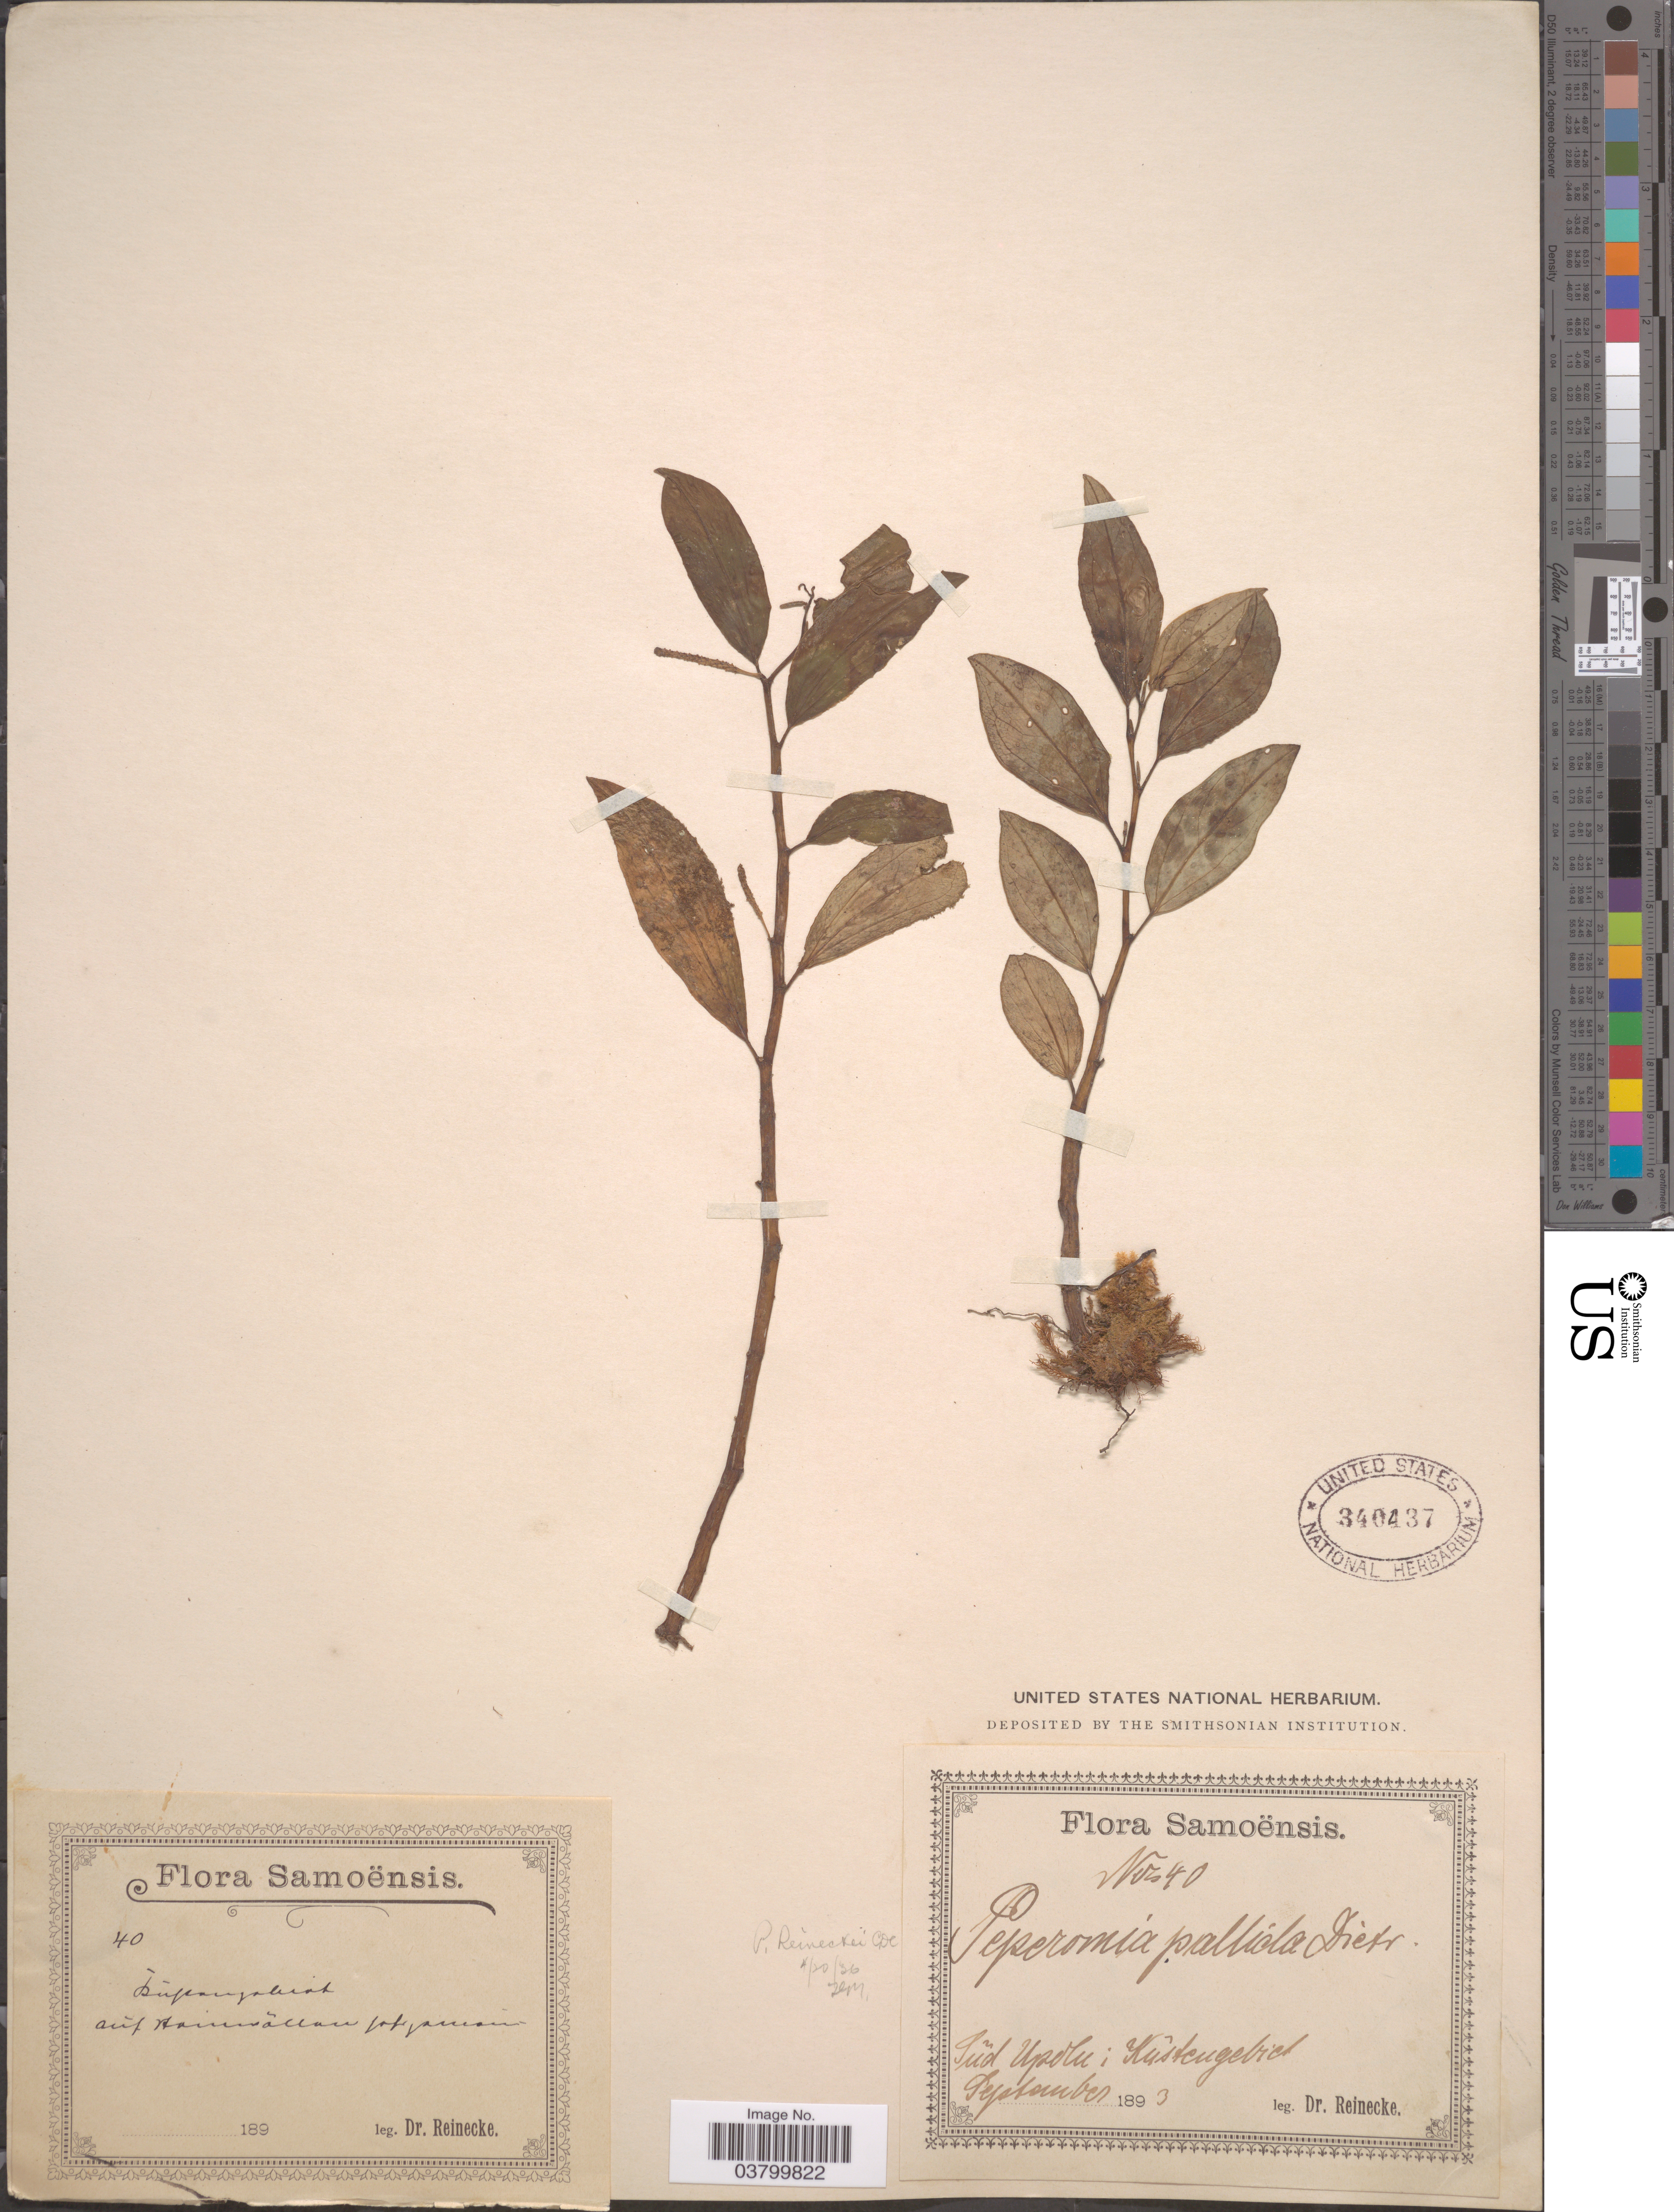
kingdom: Plantae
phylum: Tracheophyta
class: Magnoliopsida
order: Piperales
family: Piperaceae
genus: Peperomia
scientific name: Peperomia reineckei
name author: C. DC.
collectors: -- Reinecke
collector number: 40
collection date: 1893-09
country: Samoa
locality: Süd-Upolu: Kûstengebiet.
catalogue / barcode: US 340437